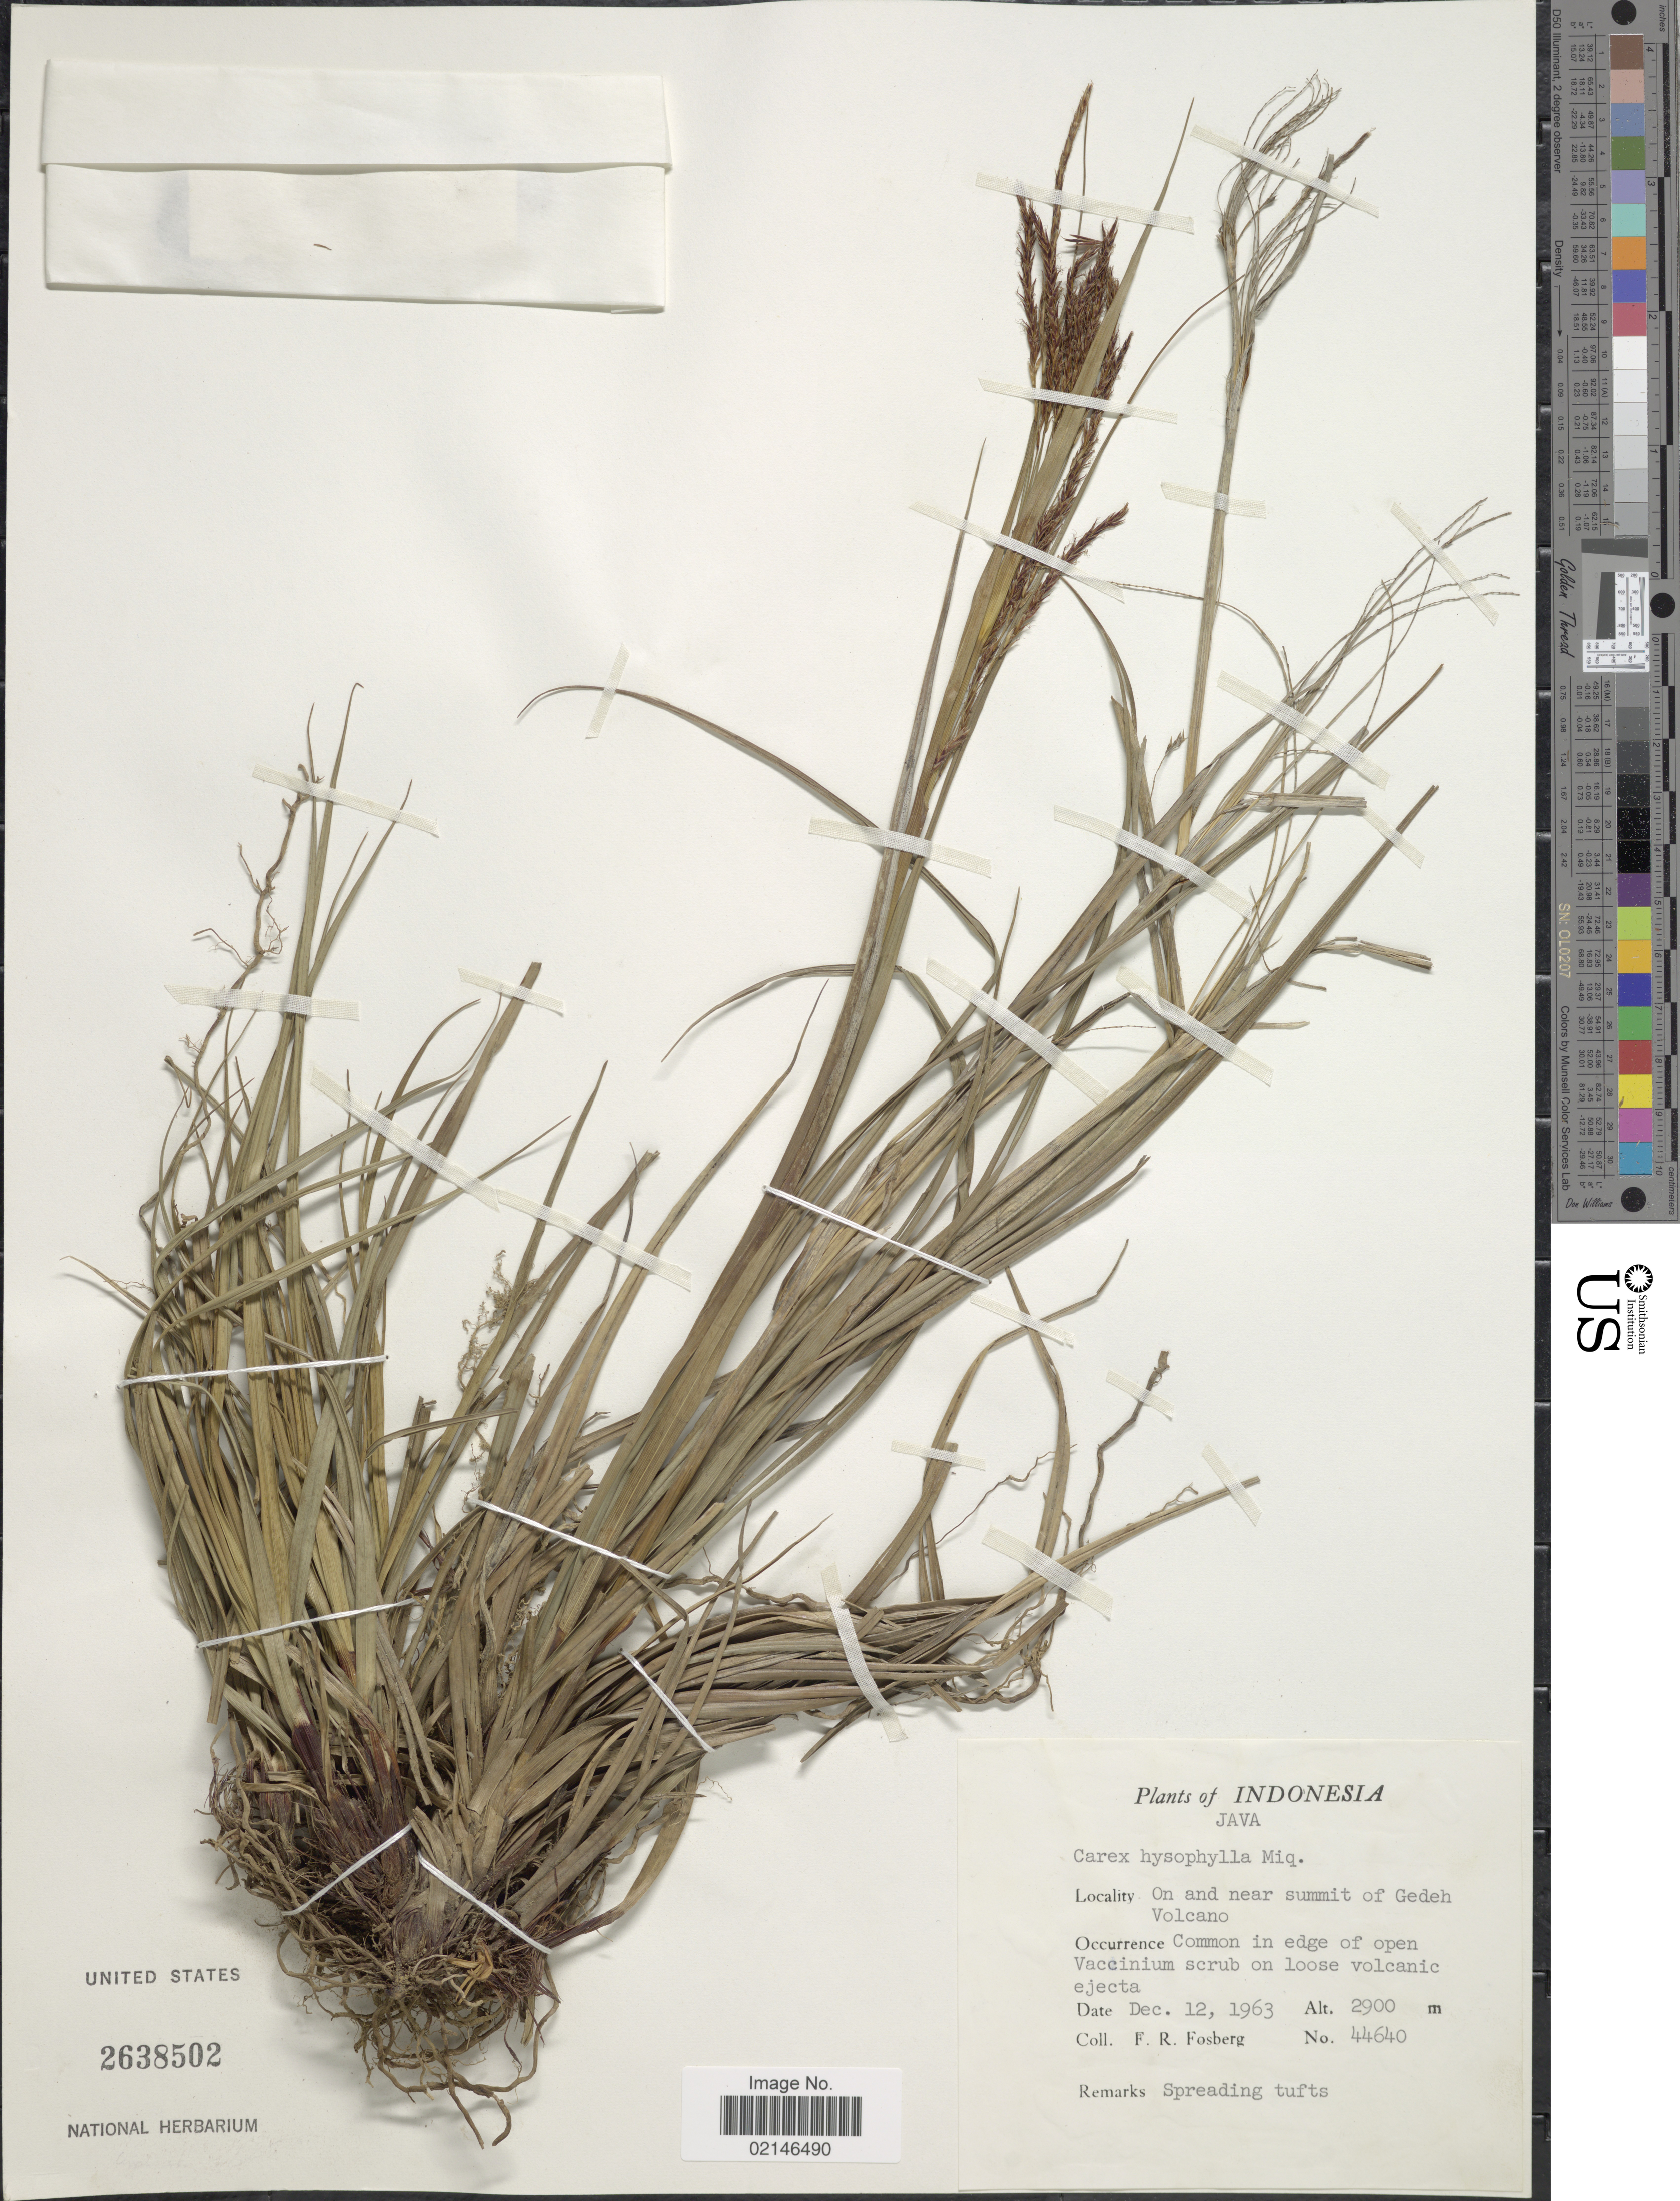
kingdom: Plantae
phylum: Tracheophyta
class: Liliopsida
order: Poales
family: Cyperaceae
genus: Carex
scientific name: Carex verticillata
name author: Zoll. & Moritzi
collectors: F. R. Fosberg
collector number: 44640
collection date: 1963-12-12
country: Indonesia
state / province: Java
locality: On and near summit of Gedeh Volcano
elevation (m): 2900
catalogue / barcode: US 2638502